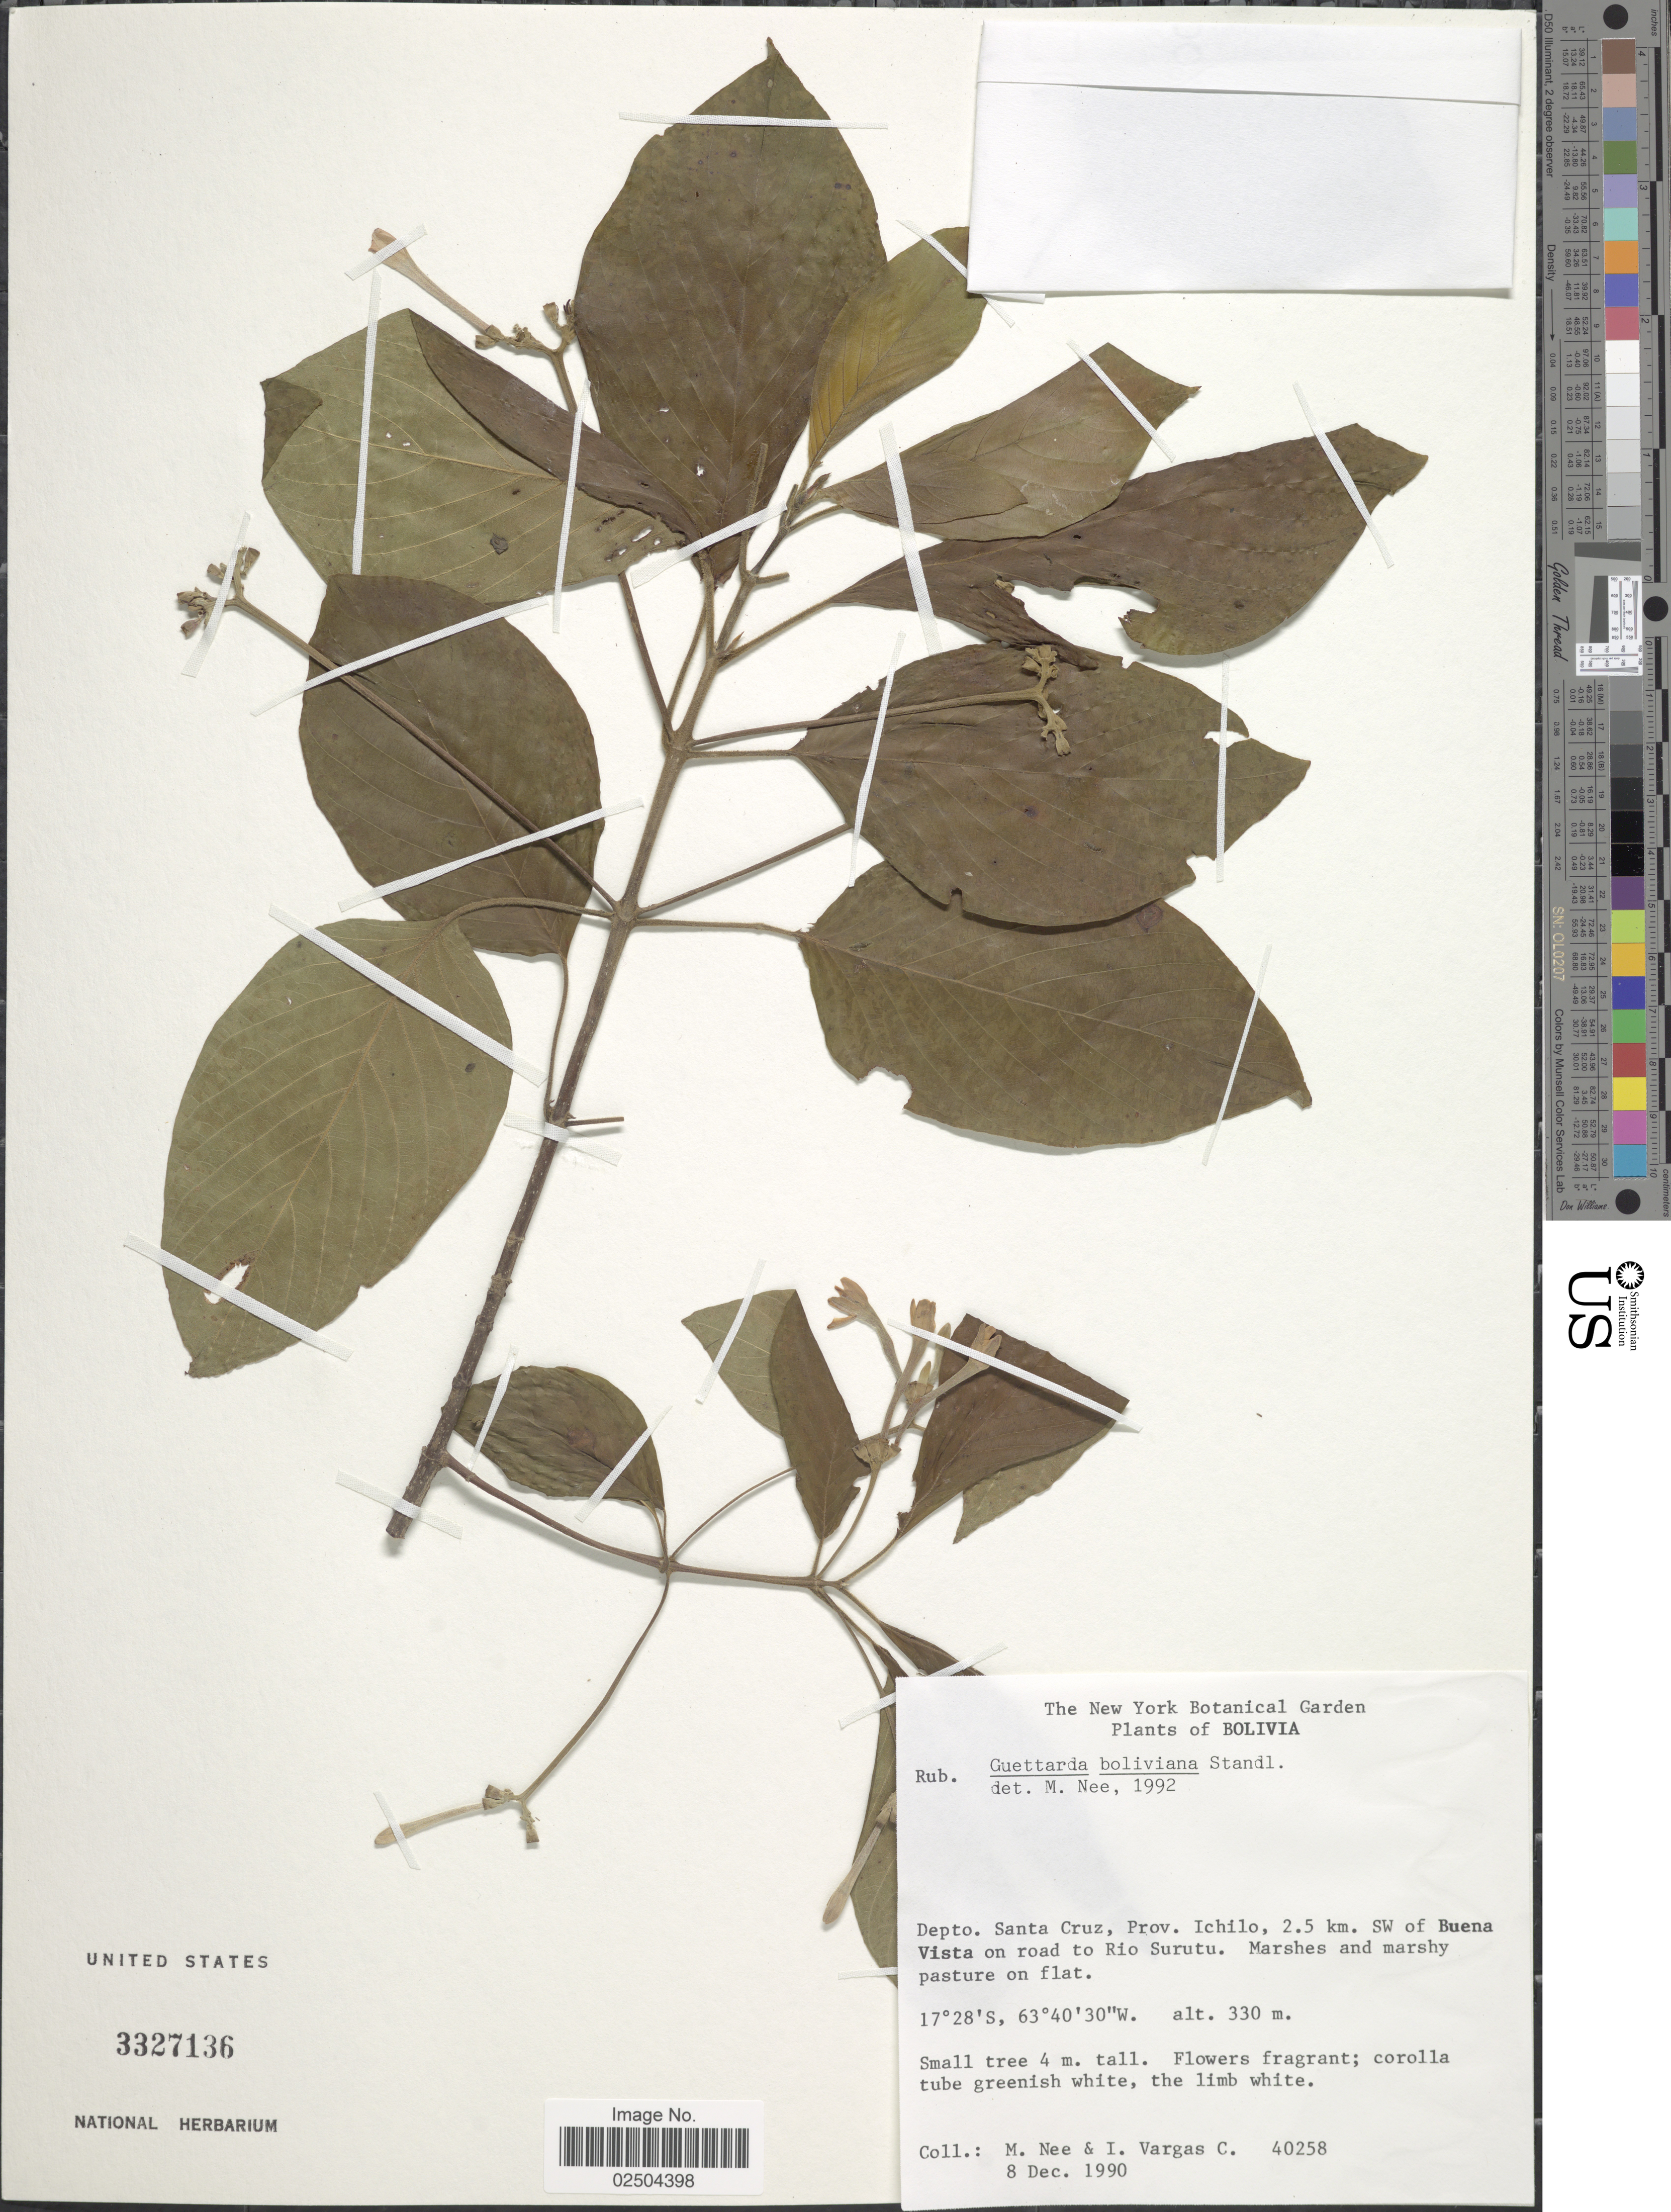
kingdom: Plantae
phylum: Tracheophyta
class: Magnoliopsida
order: Gentianales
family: Rubiaceae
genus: Guettarda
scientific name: Guettarda boliviana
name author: Standl.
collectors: M. Nee & I. Vargas C.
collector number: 40258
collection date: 1990-12-08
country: Bolivia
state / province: Santa Cruz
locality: Depto. Santa Cruz: Prov. Ichilo, 2.5 km. SW of Buena Vista on road to Rio Surutu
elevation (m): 330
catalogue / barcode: US 3327136